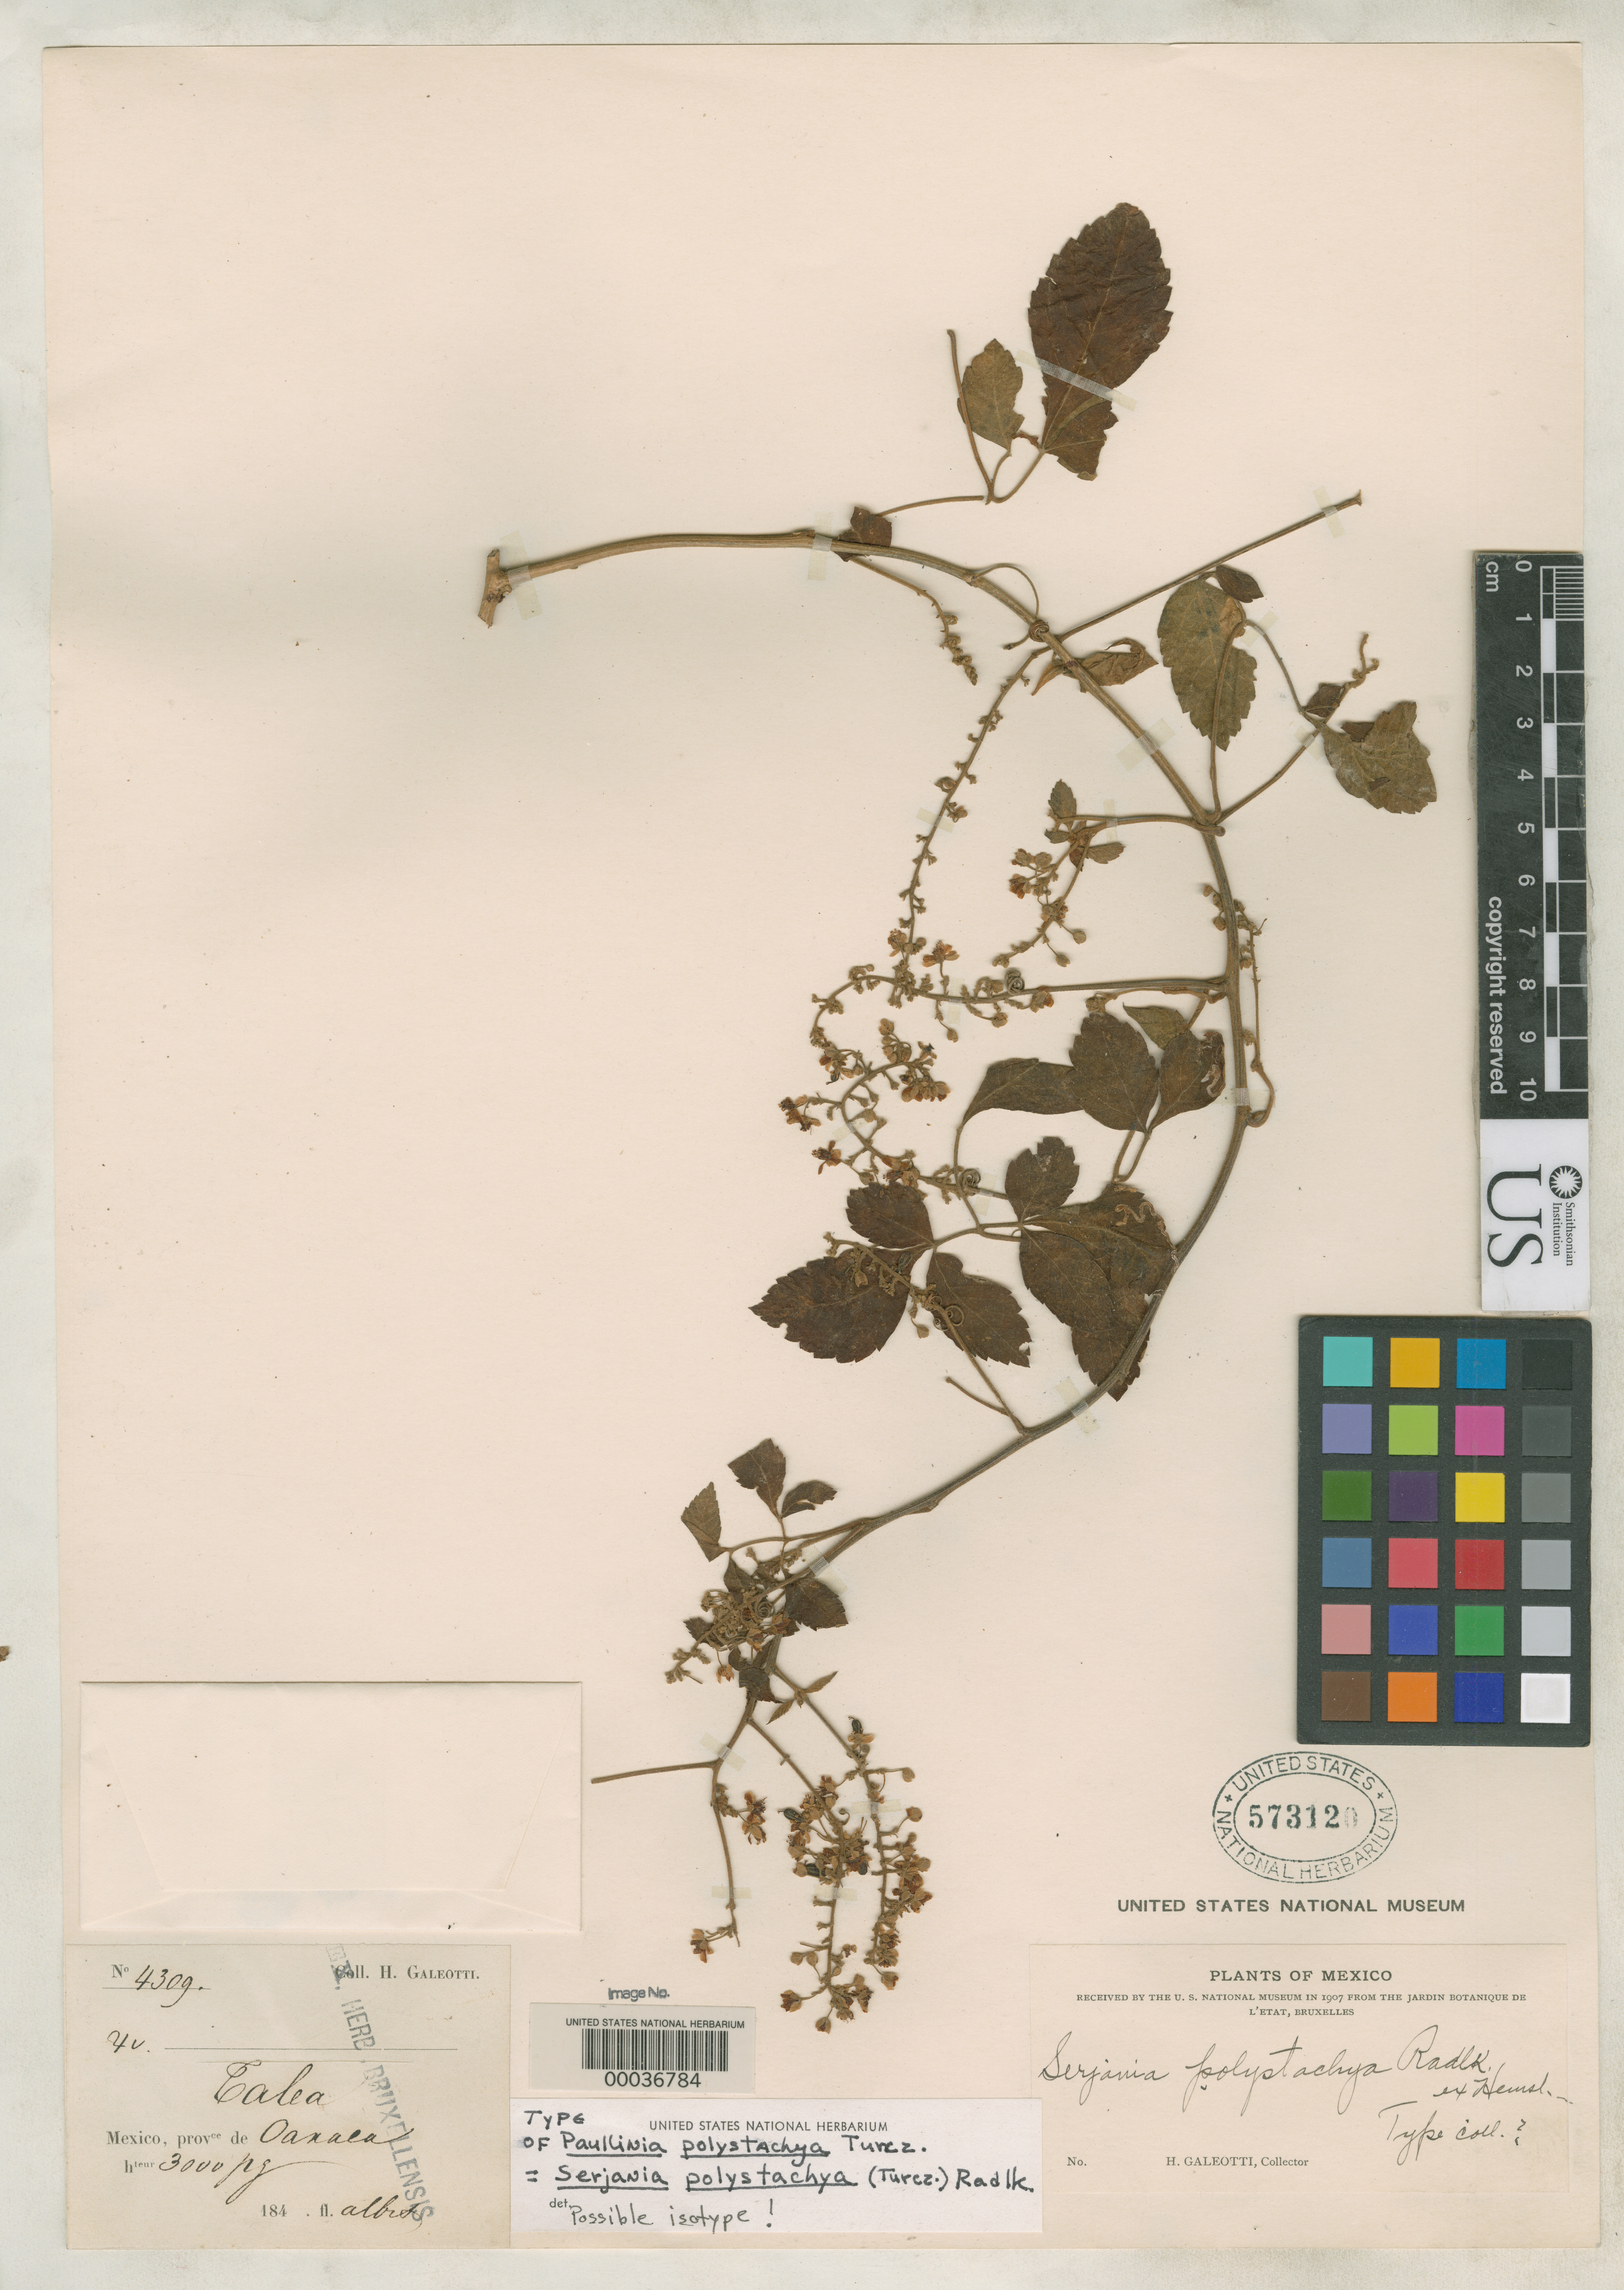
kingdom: Plantae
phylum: Tracheophyta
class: Magnoliopsida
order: Sapindales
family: Sapindaceae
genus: Paullinia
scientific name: Paullinia polystachya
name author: Turcz.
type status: Possible Type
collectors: H. G. Galeotti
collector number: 4309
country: Mexico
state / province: Oaxaca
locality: Talea.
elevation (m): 914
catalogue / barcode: US 573120